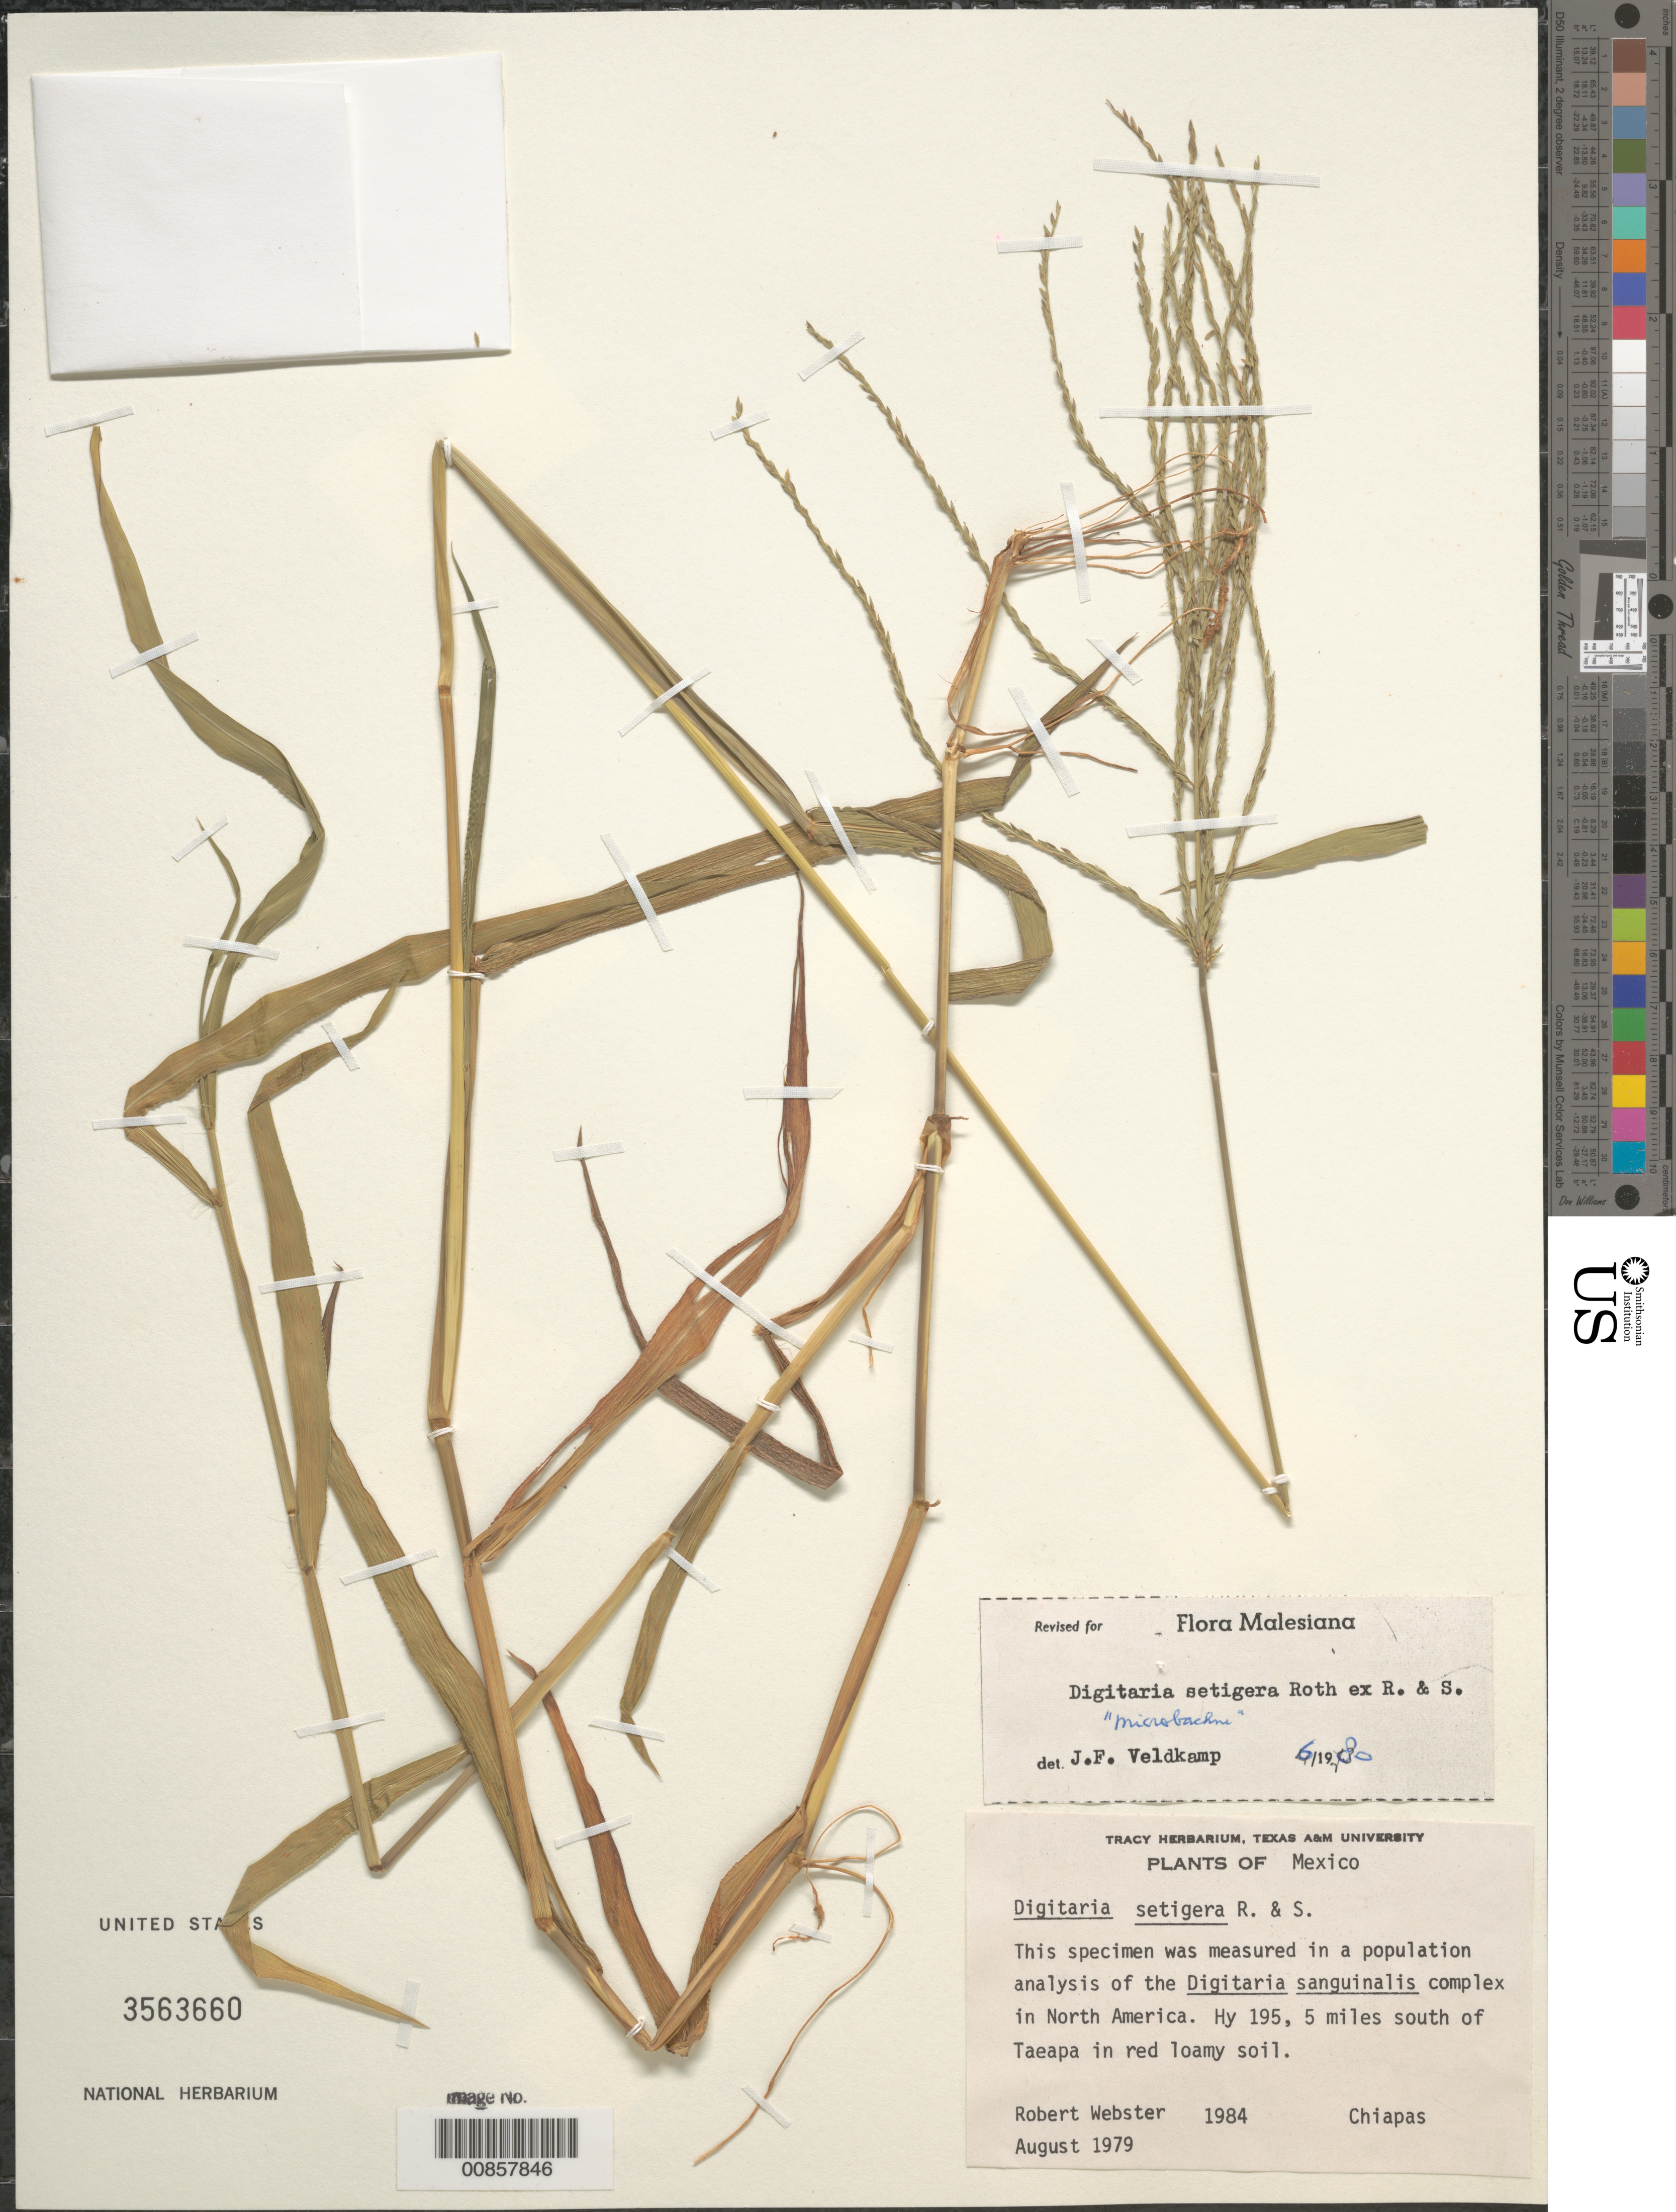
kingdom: Plantae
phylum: Tracheophyta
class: Liliopsida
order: Poales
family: Poaceae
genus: Digitaria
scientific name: Digitaria setigera var. microbachne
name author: (J. Presl) Fosberg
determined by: Veldkamp, J. F.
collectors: R. Webster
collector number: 1984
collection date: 1979-08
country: Mexico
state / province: Chiapas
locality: Hwy 195, 5 miles S of Taeapa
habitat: Red loamy soil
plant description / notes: This specimen was measured in a population analysis of the Digitaria sanguinalis complex in North America.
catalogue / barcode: US 3563660